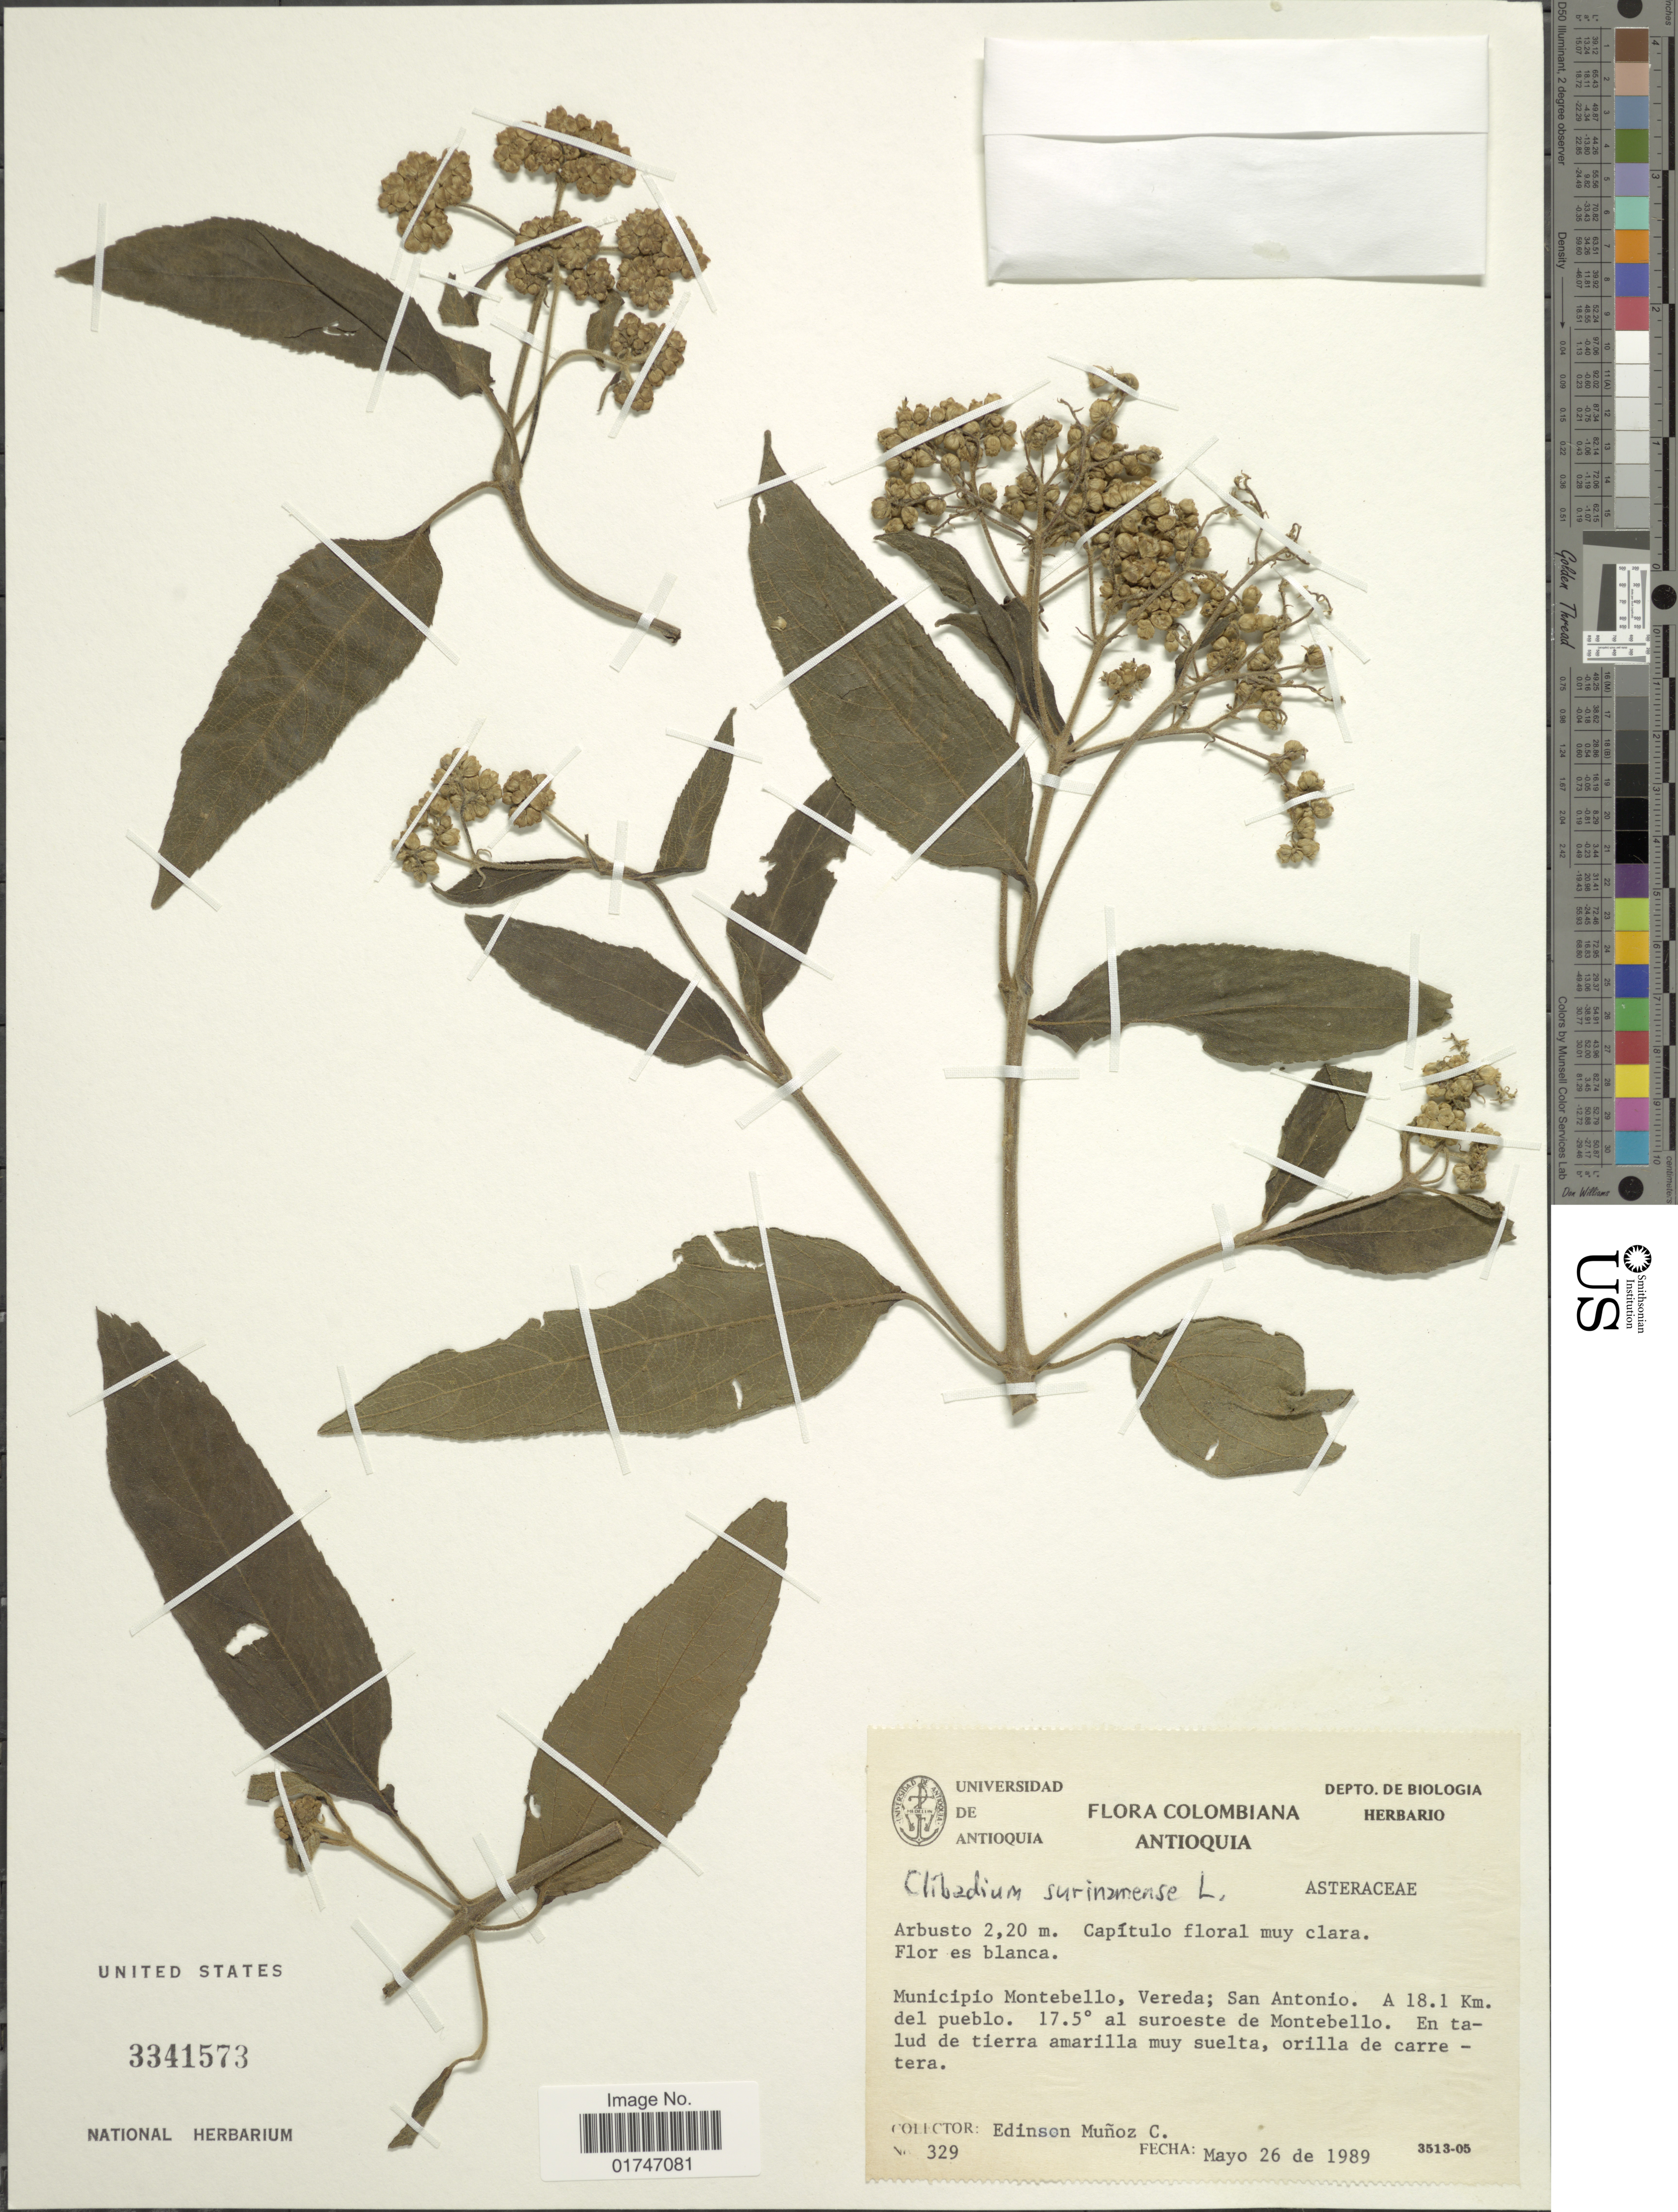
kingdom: Plantae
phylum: Tracheophyta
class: Magnoliopsida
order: Asterales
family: Asteraceae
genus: Clibadium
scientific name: Clibadium surinamense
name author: L.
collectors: E. Muñoz C.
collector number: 329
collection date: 1989-05-26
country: Colombia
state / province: Antioquia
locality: Municipio Montebello, Vereda; San Antonio. A 18.1 Km. de pueblo. 17.5° al suroeste de Montebello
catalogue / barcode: US 3341573